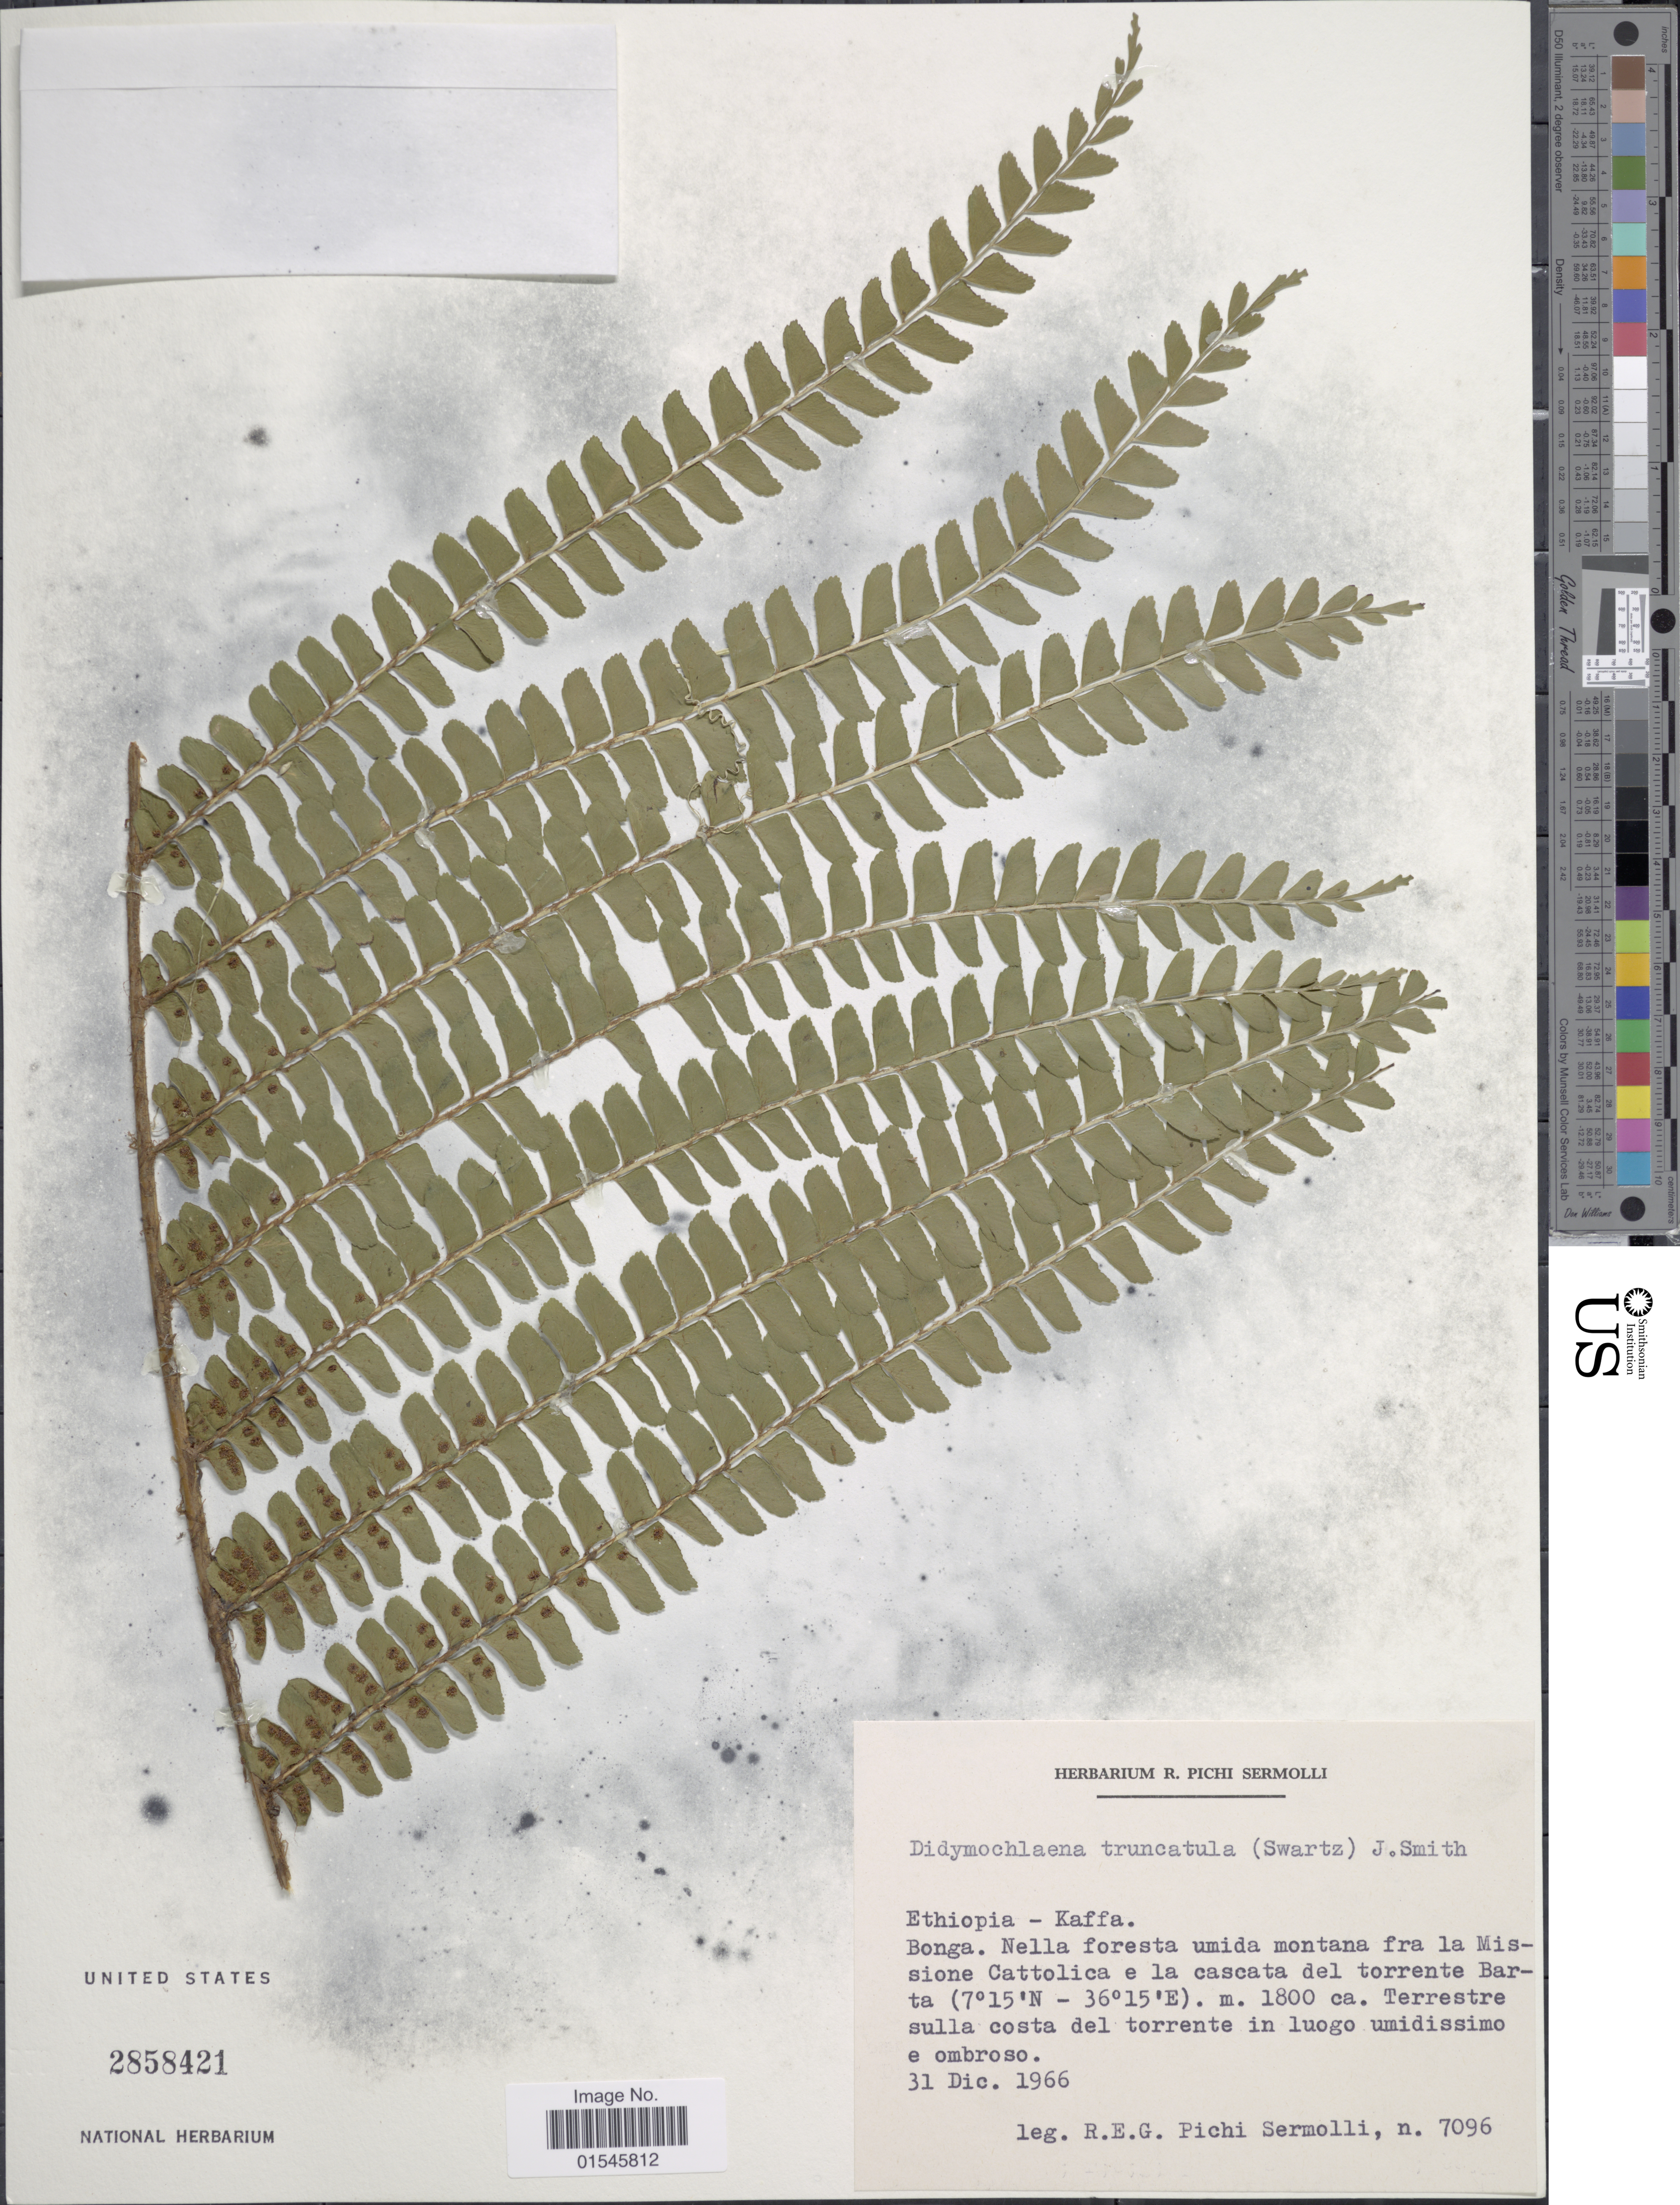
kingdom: Plantae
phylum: Tracheophyta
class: Polypodiopsida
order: Polypodiales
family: Didymochlaenaceae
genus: Didymochlaena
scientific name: Didymochlaena truncatula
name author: (Sw.) J. Sm.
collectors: R. E. Pichi-Sermolli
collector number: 7096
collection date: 1966-12-31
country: Ethiopia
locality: Kaffa. Bonga. nella forestra umida montana fra la Misione Cattolica e la cascata del torrente Barta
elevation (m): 1800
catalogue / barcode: US 2858421